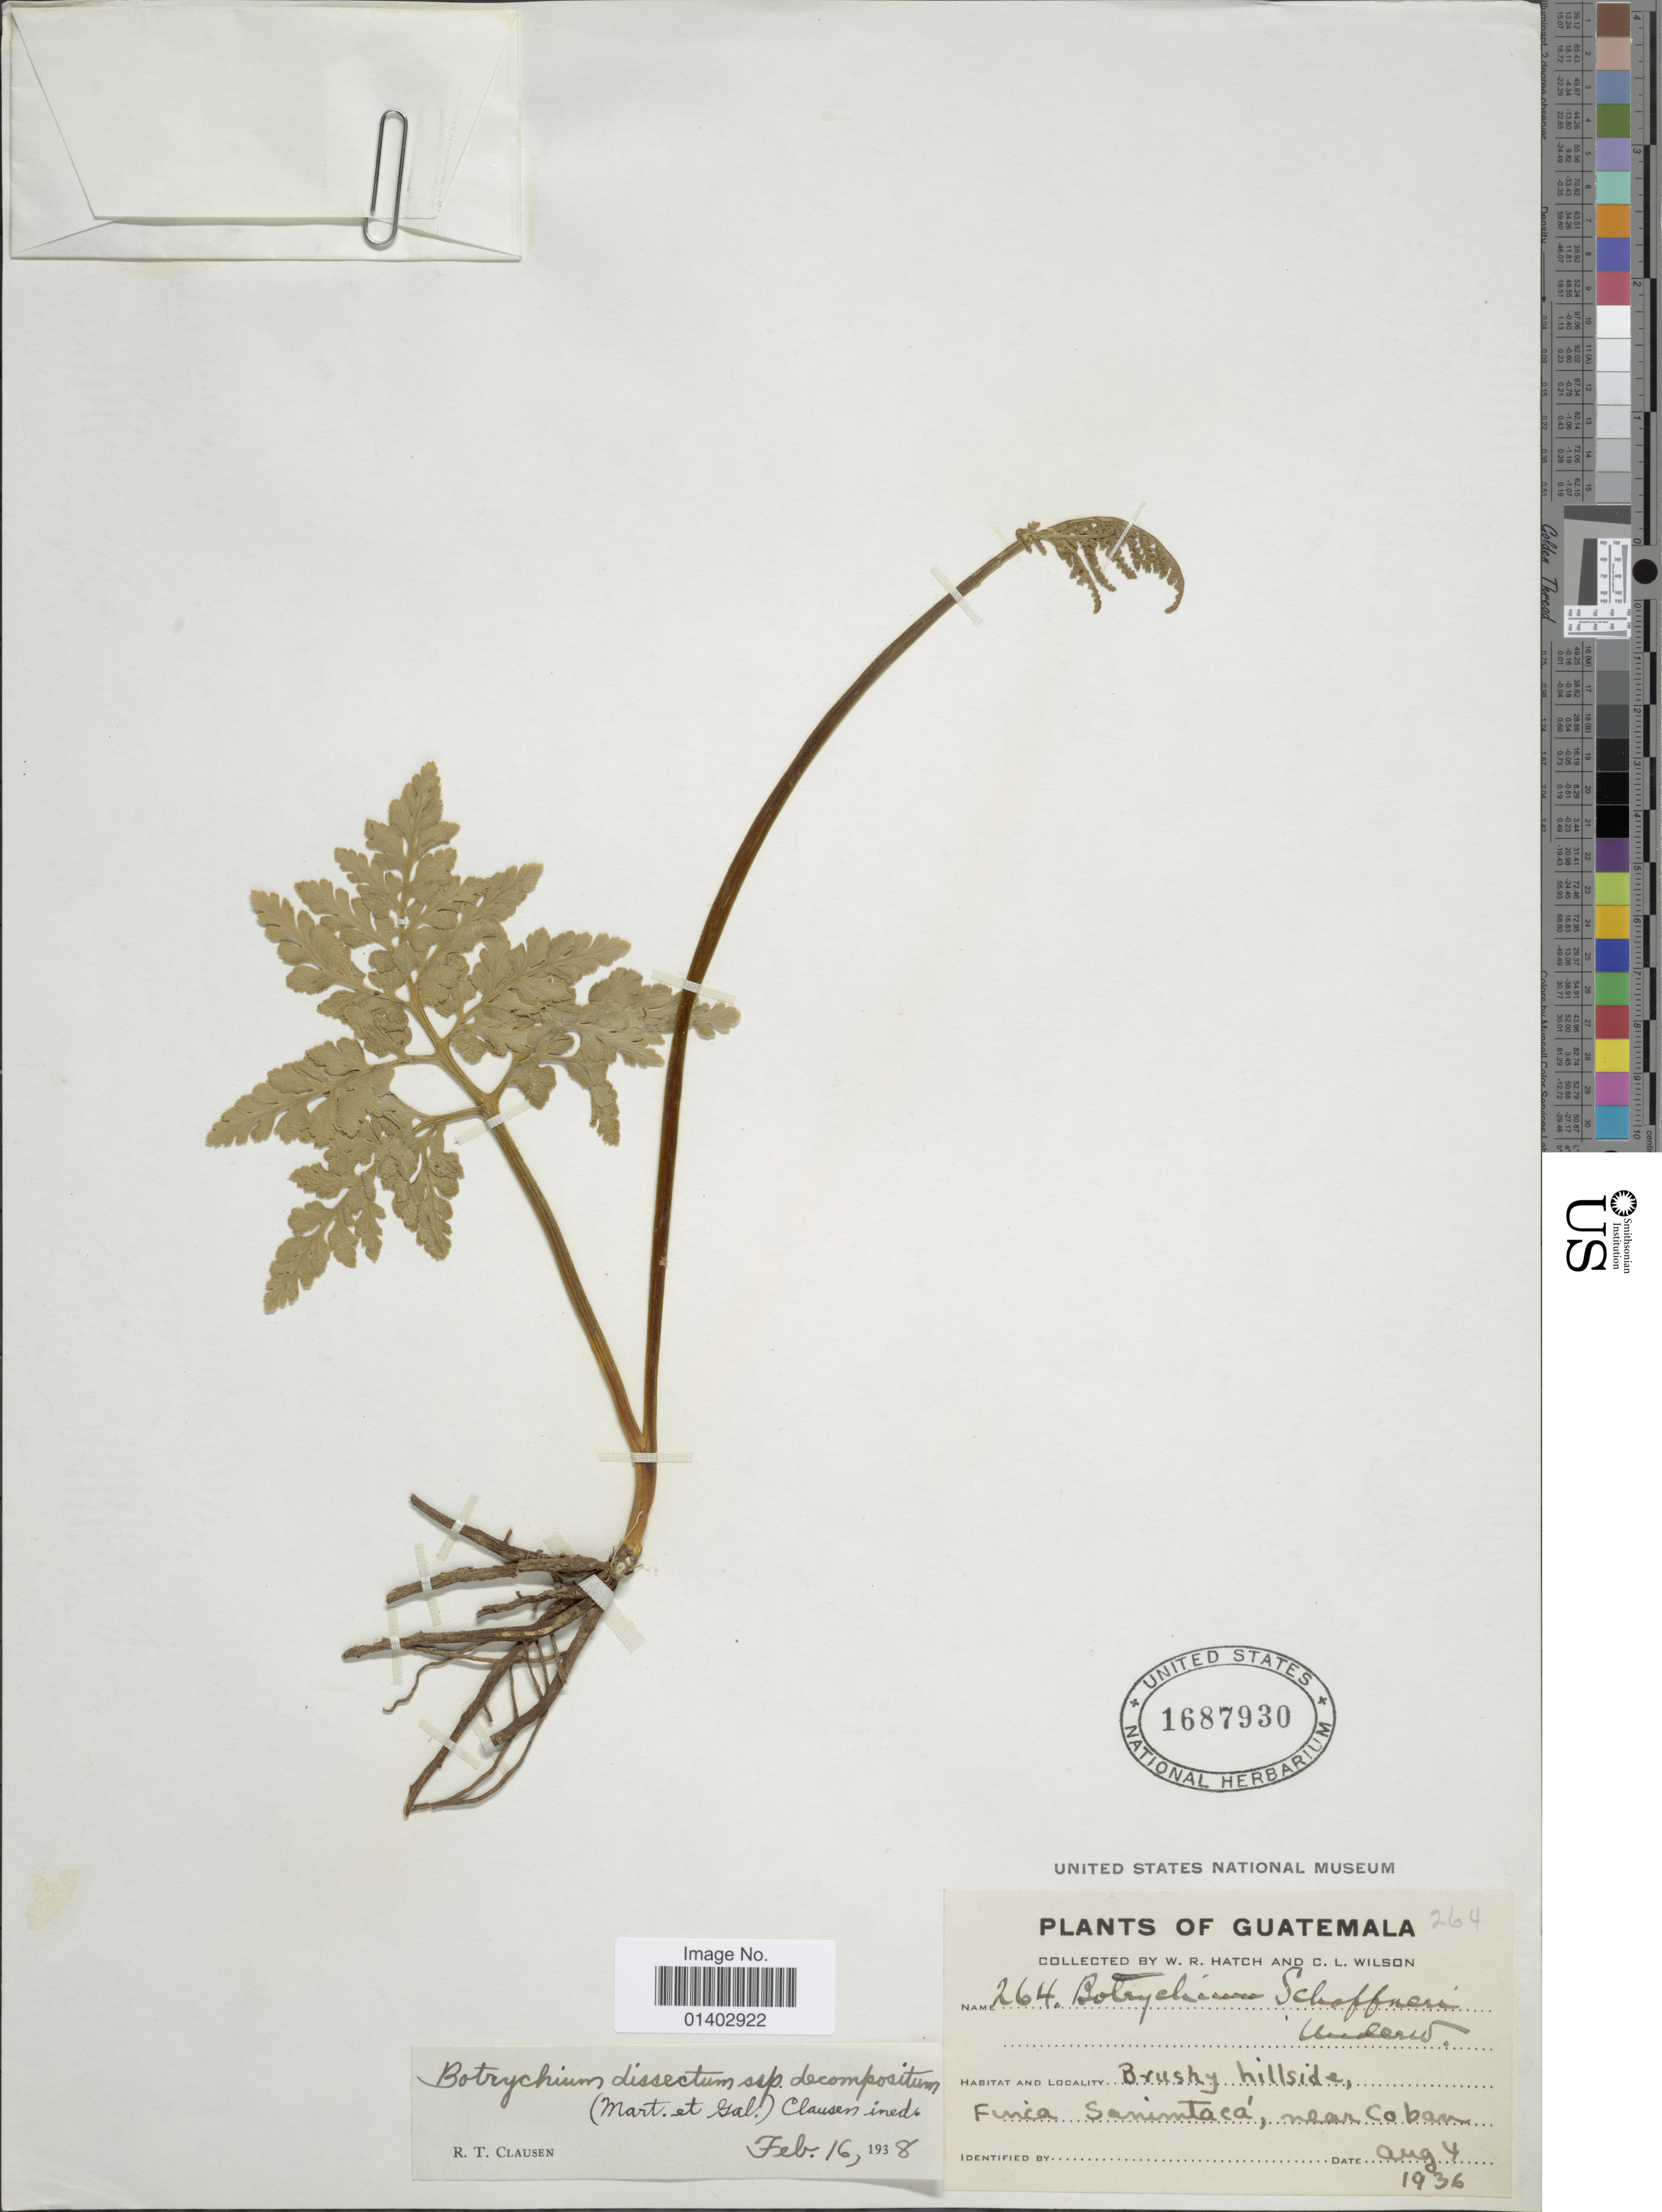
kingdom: Plantae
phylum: Tracheophyta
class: Polypodiopsida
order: Ophioglossales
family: Ophioglossaceae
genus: Botrychium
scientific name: Botrychium dissectum subsp. decompositum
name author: (M. Martens & Galeotti) R.T. Clausen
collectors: W. Hatch & C. L. Wilson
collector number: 264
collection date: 1936-08-04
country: Guatemala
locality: Brushy hillside, Finca Sanimtacá, near Coban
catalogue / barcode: US 1687930